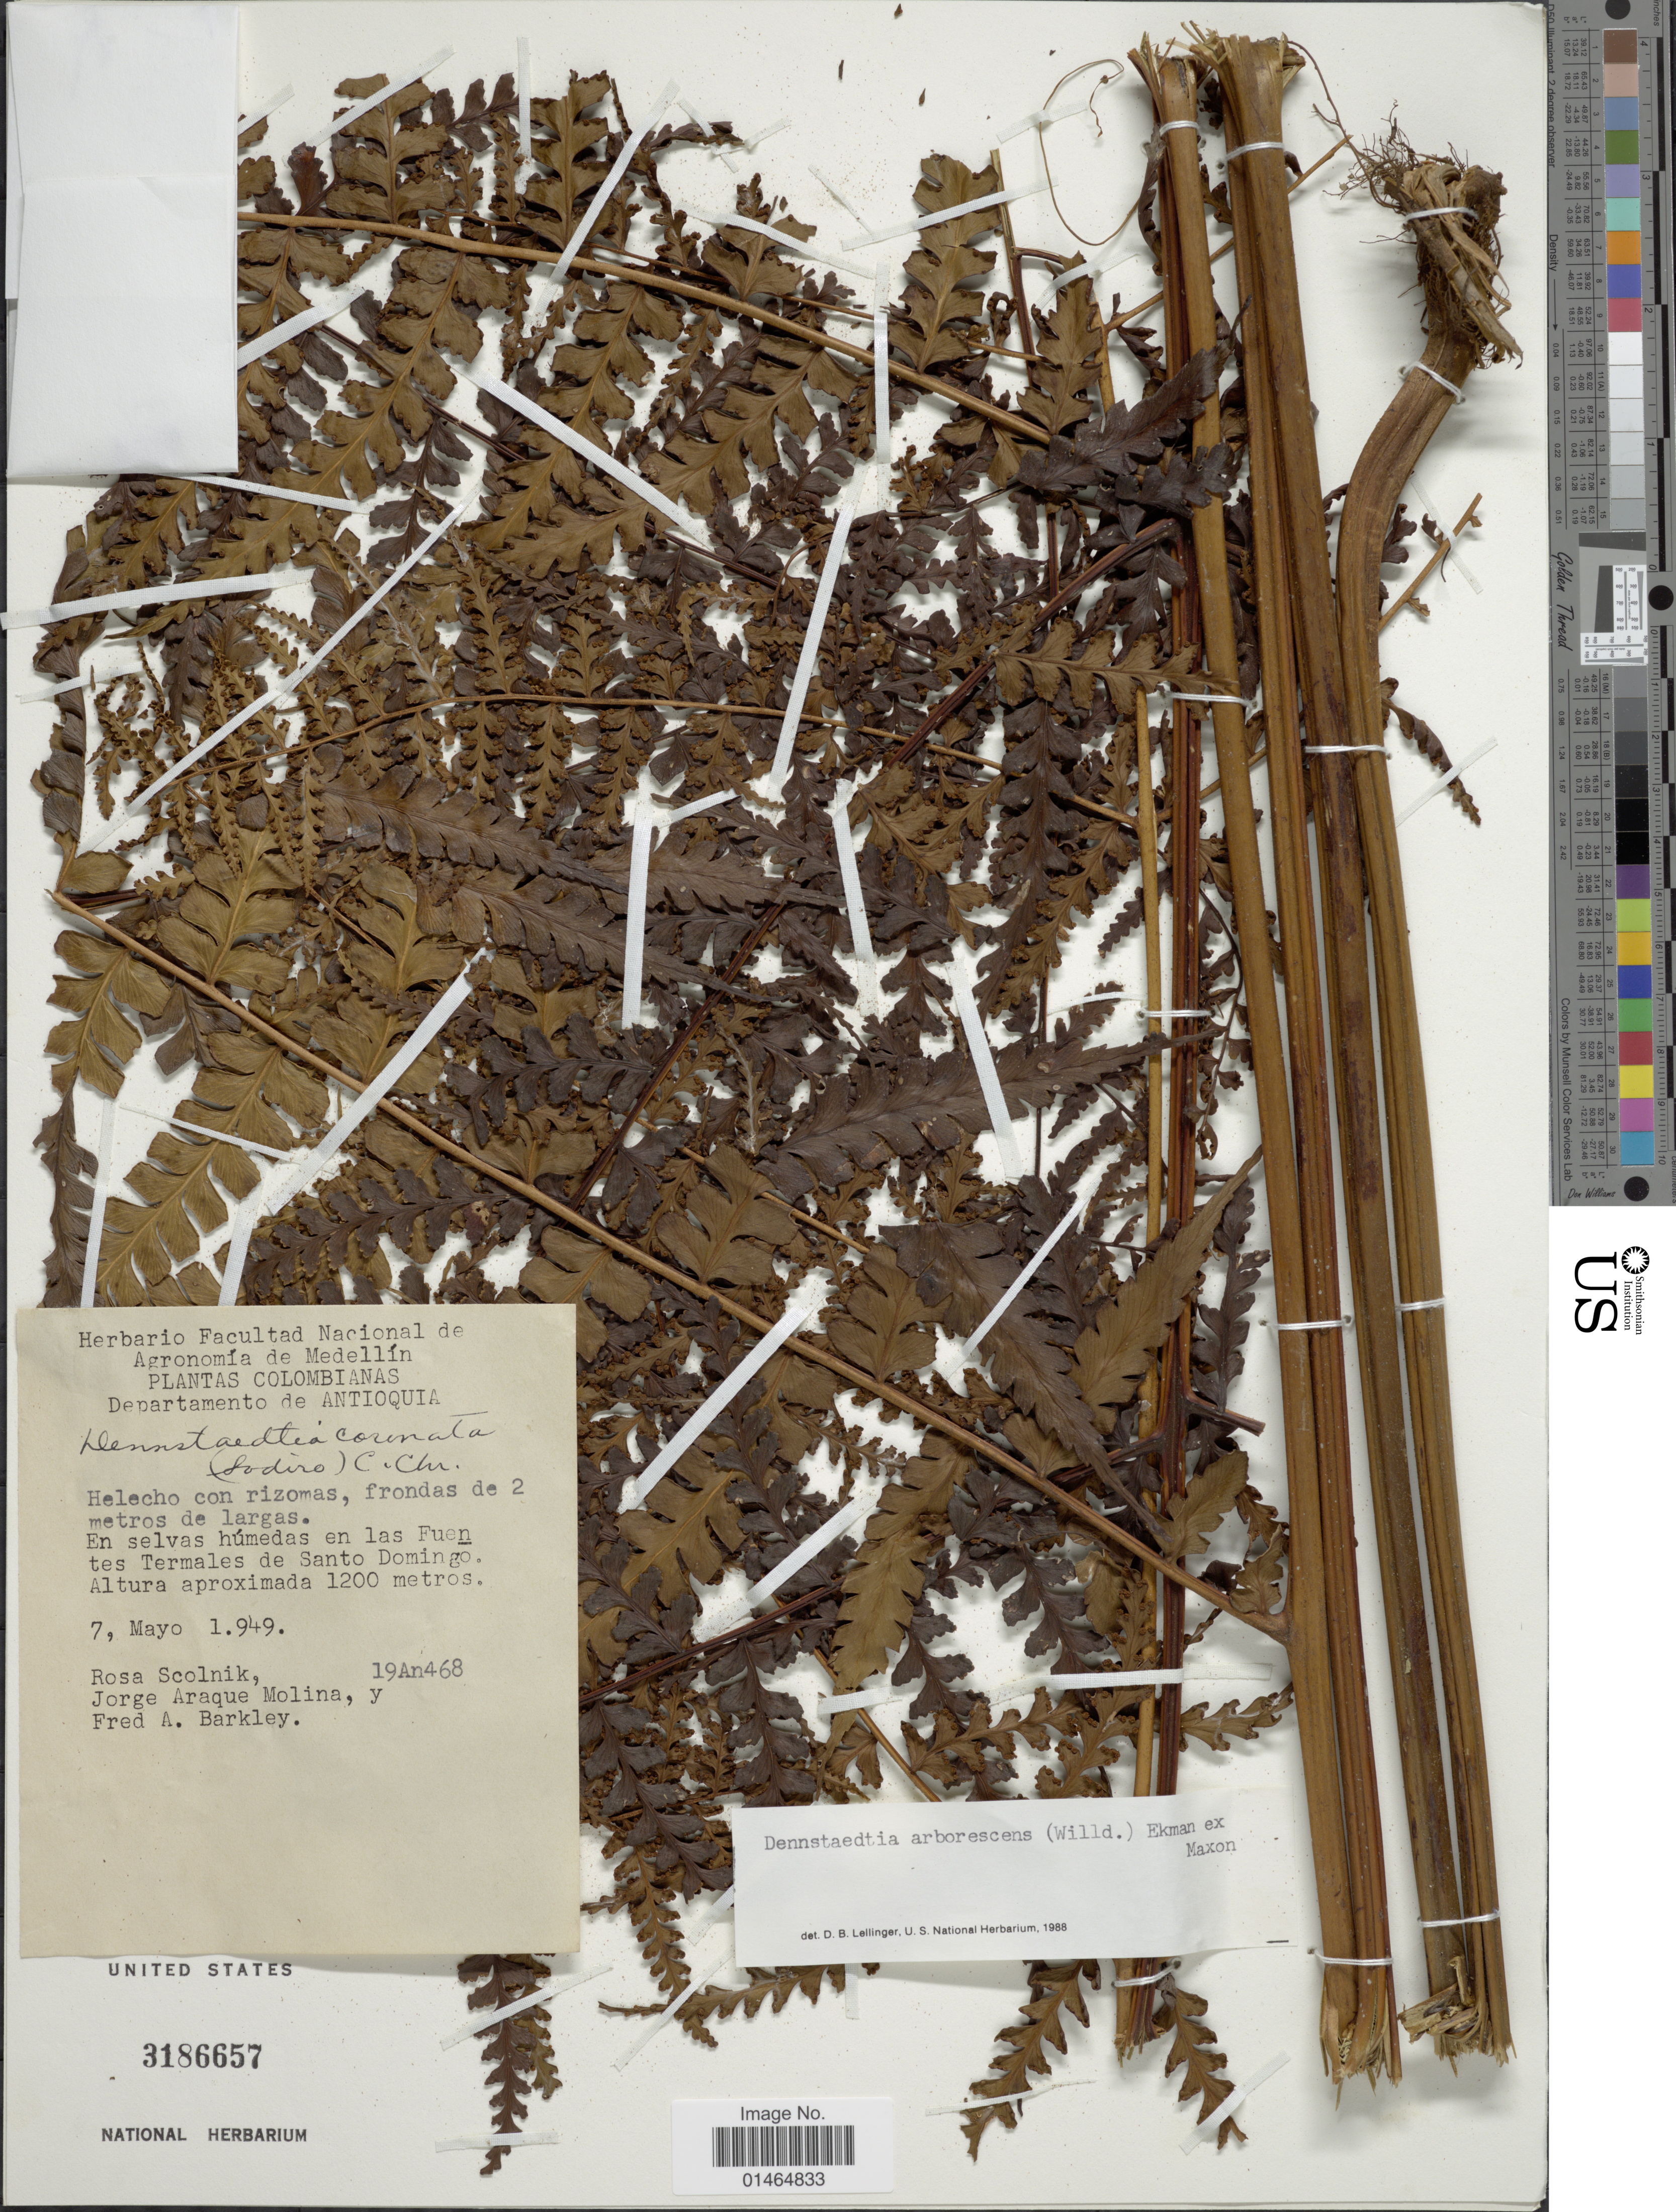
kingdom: Plantae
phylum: Tracheophyta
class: Polypodiopsida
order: Polypodiales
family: Dennstaedtiaceae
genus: Dennstaedtia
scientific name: Dennstaedtia obtusifolia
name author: (Willd.) T. Moore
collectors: R. Scolnik, J. Araque Molina & F. A. Barkley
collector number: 19An468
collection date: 1949-05-07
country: Colombia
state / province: Antioquia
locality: En selvas húmedas en la Fuentes Termales de Santo Domingo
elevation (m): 1200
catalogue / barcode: US 3186657